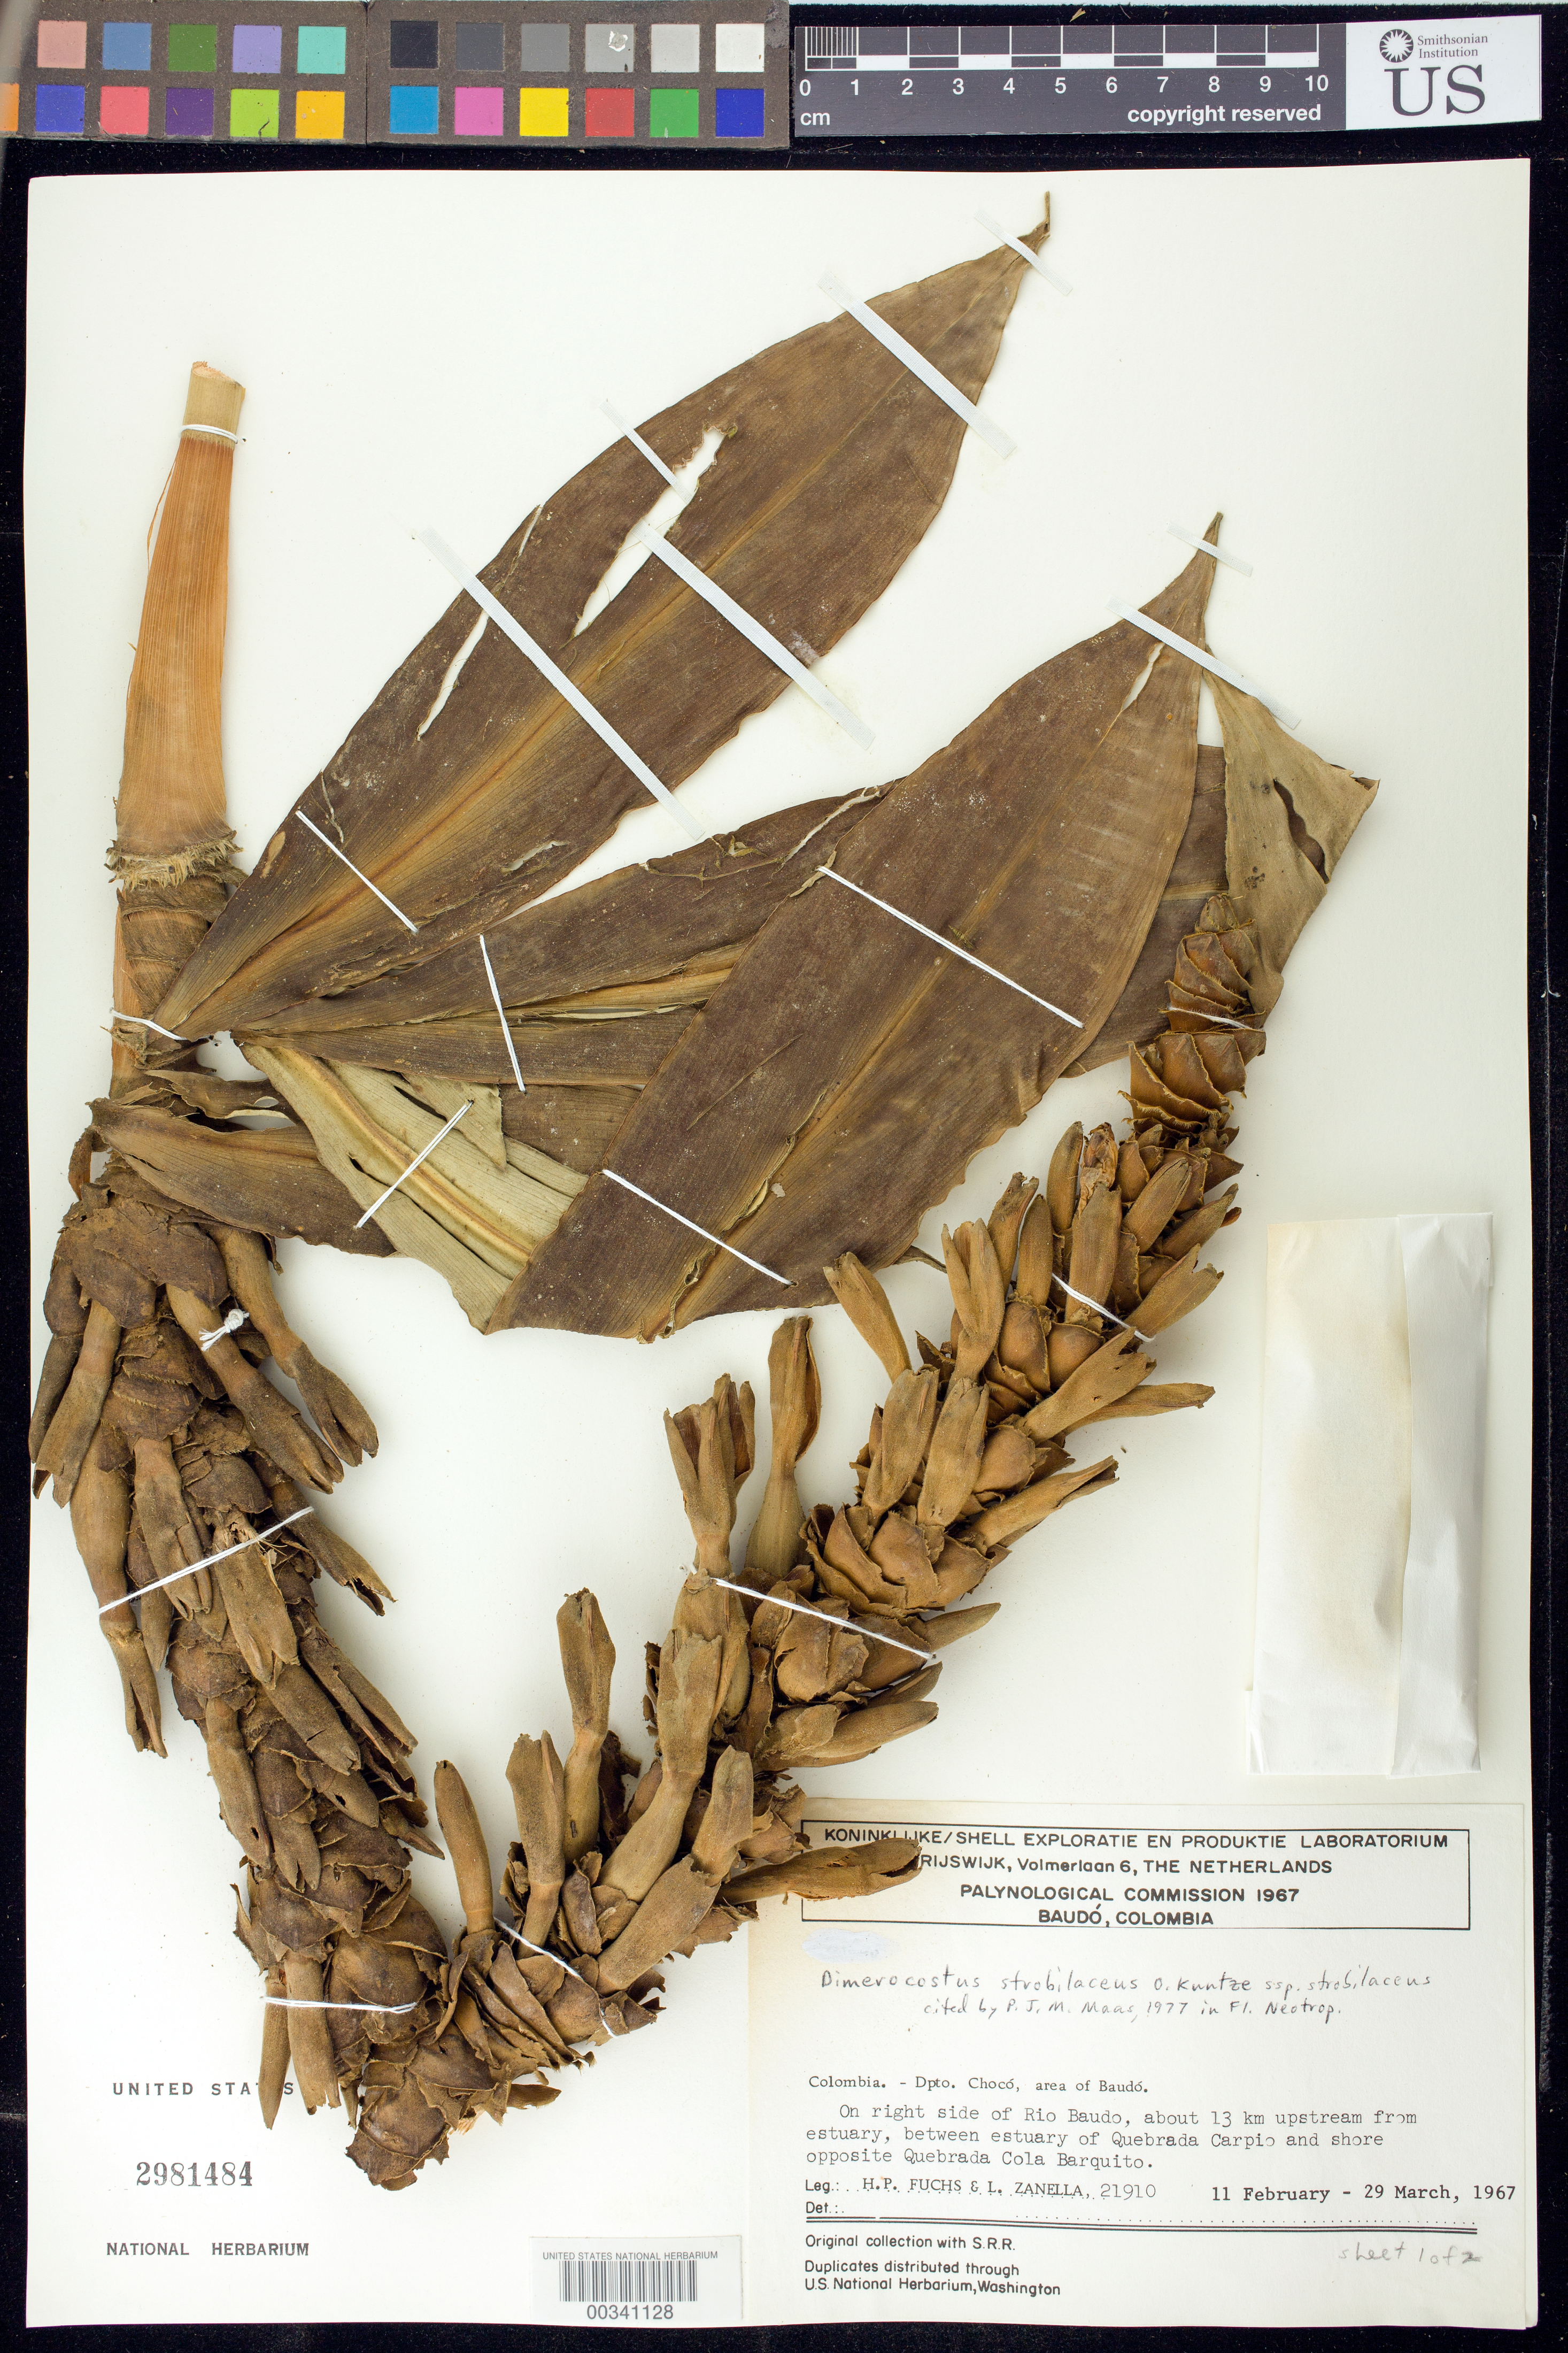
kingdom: Plantae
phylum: Tracheophyta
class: Liliopsida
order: Zingiberales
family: Costaceae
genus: Dimerocostus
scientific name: Dimerocostus strobilaceus subsp. strobilaceus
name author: Kuntze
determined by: Maas, Paul J. M.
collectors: H. P. Fuchs & L. Zanella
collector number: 21910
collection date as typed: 11 Feb 1967 to 29 Mar 1967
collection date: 1967-02-11/1967-03-29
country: Colombia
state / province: Chocó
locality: Area of Baudo, on right side of Rio Baudo, about 13 km upstream from estuary, between estuary of Quebrada Carpio and shore ...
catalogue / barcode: US 2981484